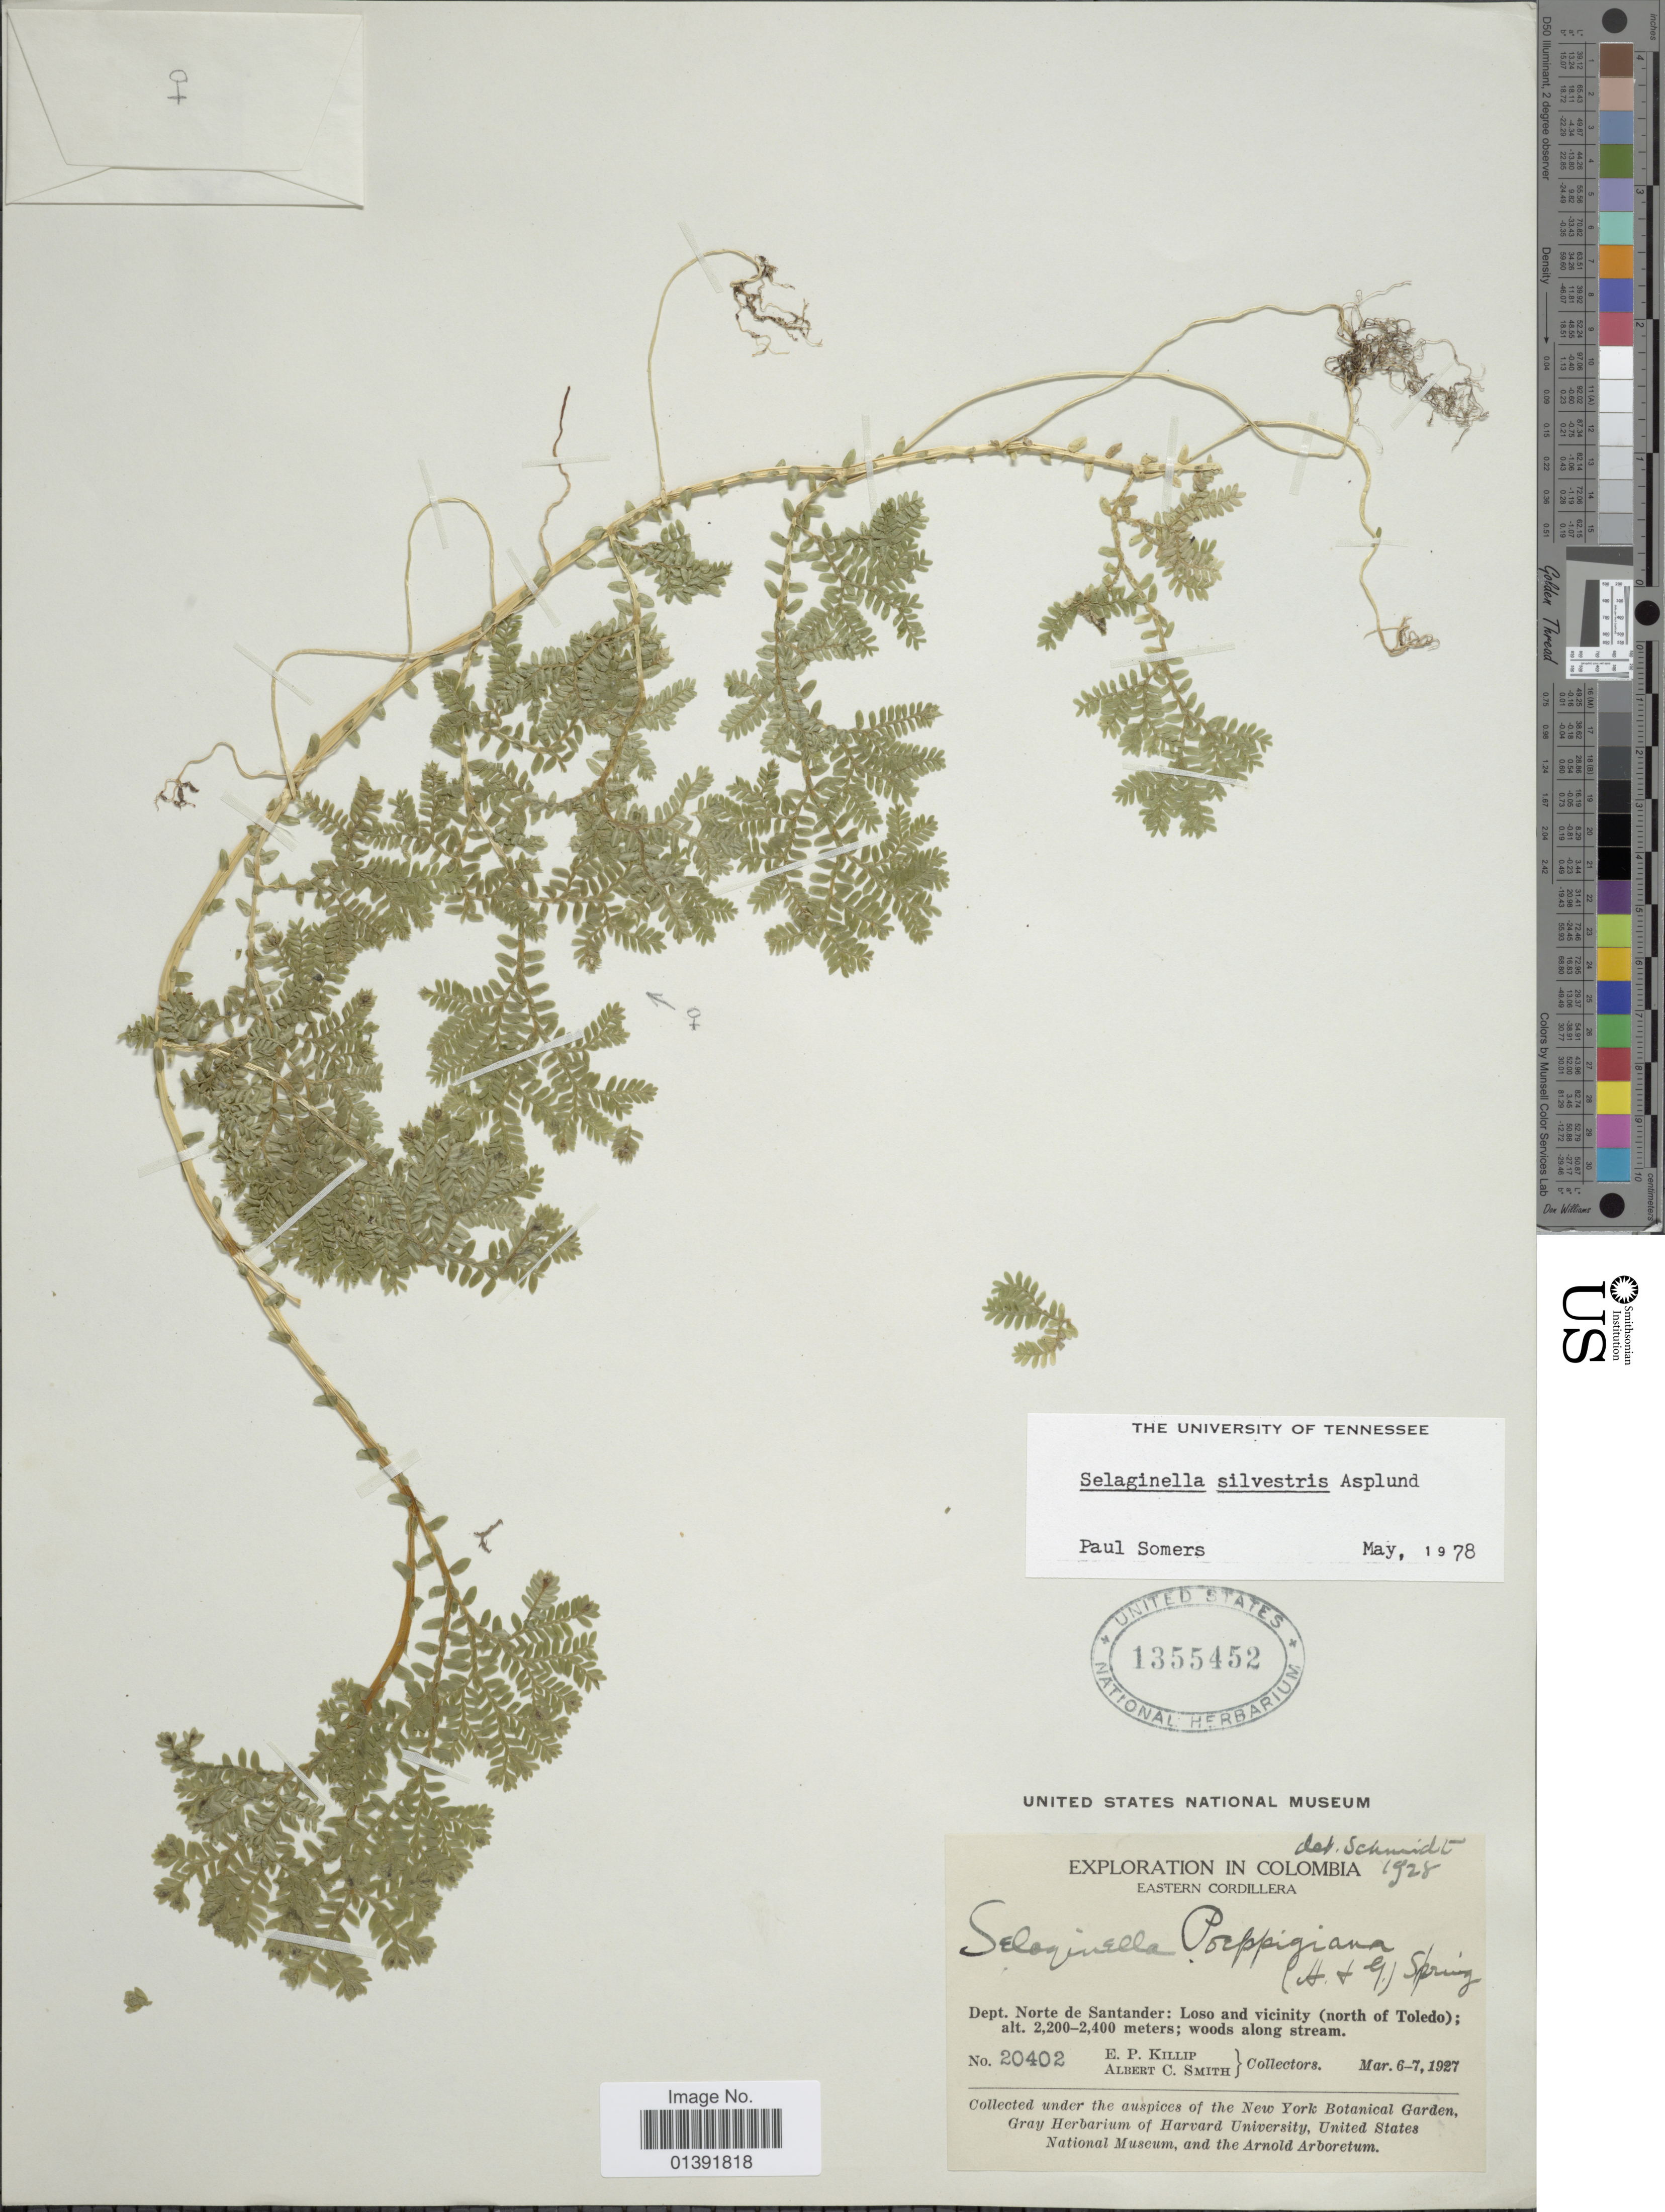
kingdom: Plantae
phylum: Tracheophyta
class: Lycopodiopsida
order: Selaginellales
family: Selaginellaceae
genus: Selaginella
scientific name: Selaginella silvestris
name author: Aspl.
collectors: E. P. Killip & A. C. Smith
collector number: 20402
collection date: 1927-03-06/1927-03-07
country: Colombia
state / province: Norte de Santander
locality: Eastern Cordillera, Loso and vicinity (north of Toledo)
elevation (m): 2200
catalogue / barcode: US 1355452